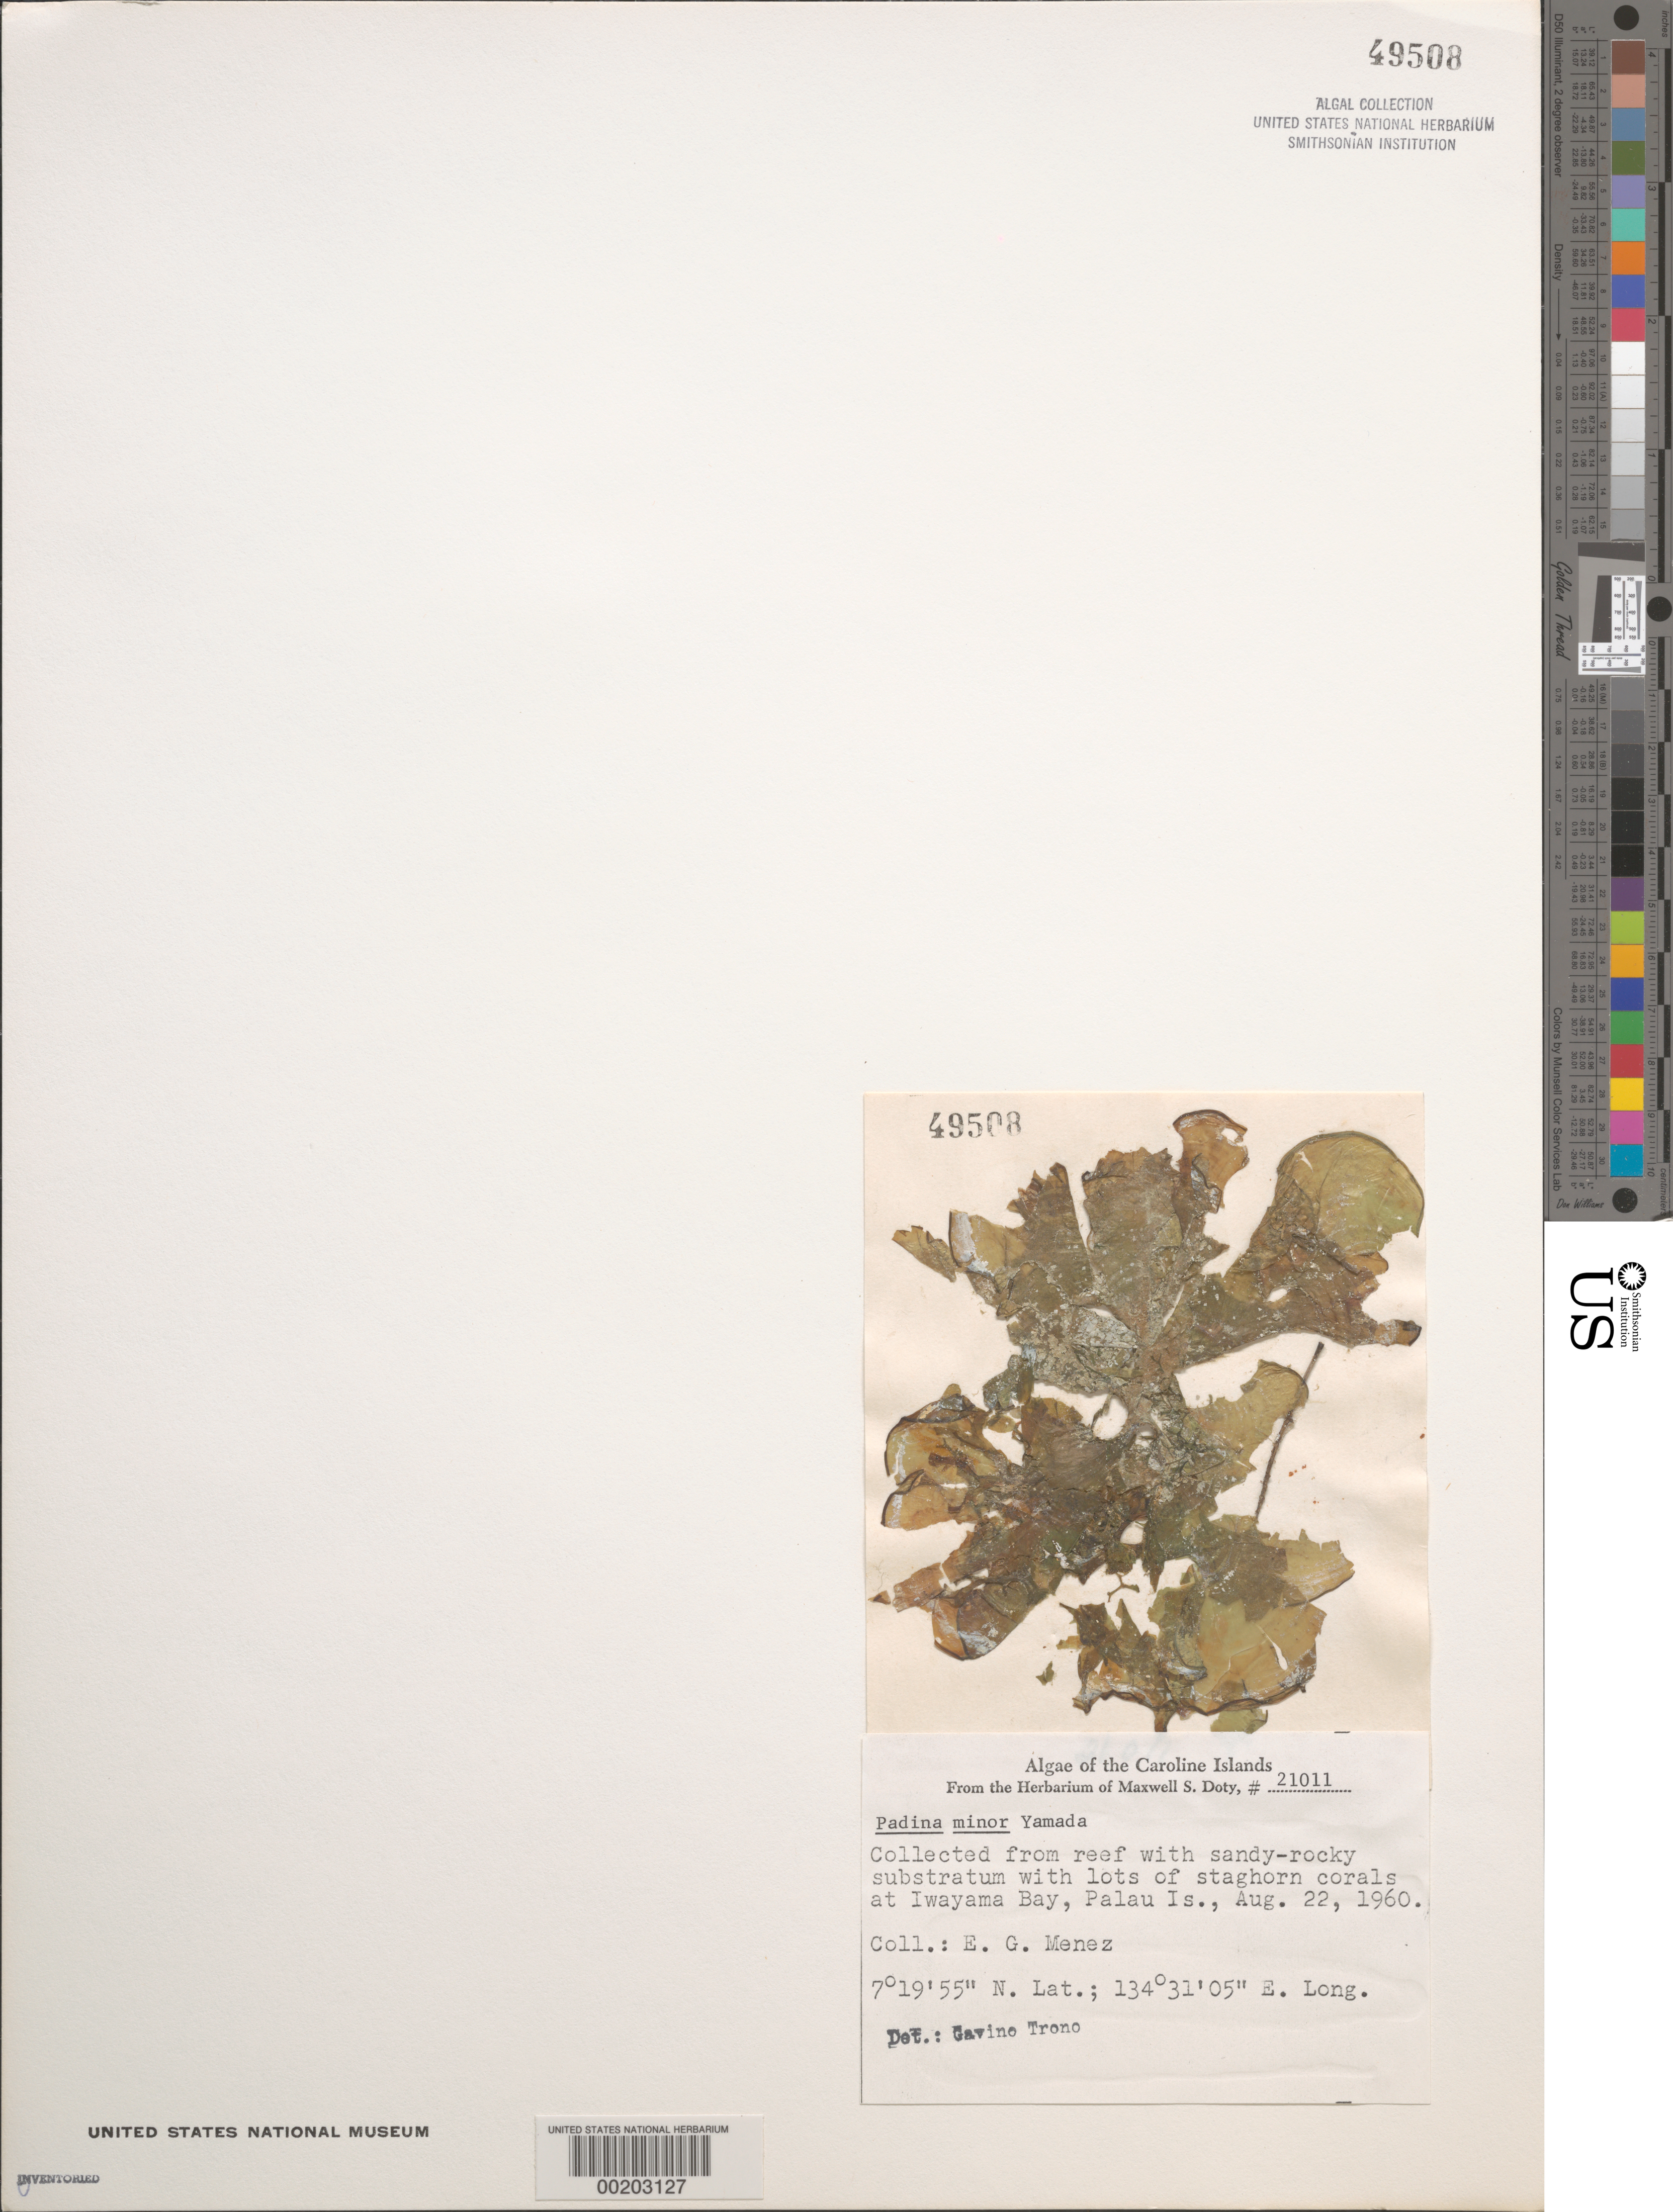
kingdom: Chromista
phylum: Ochrophyta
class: Phaeophyceae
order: Dictyotales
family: Dictyotaceae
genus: Padina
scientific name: Padina minor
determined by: Trono, Gavino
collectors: Meñez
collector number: MSD 21011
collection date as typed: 22 Aug 1960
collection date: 1960-08-22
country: Palau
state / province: Koror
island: Oreor (Koror)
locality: Iwayama Bay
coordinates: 7 19' 55" N, 134 31' 05" E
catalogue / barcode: US 49508